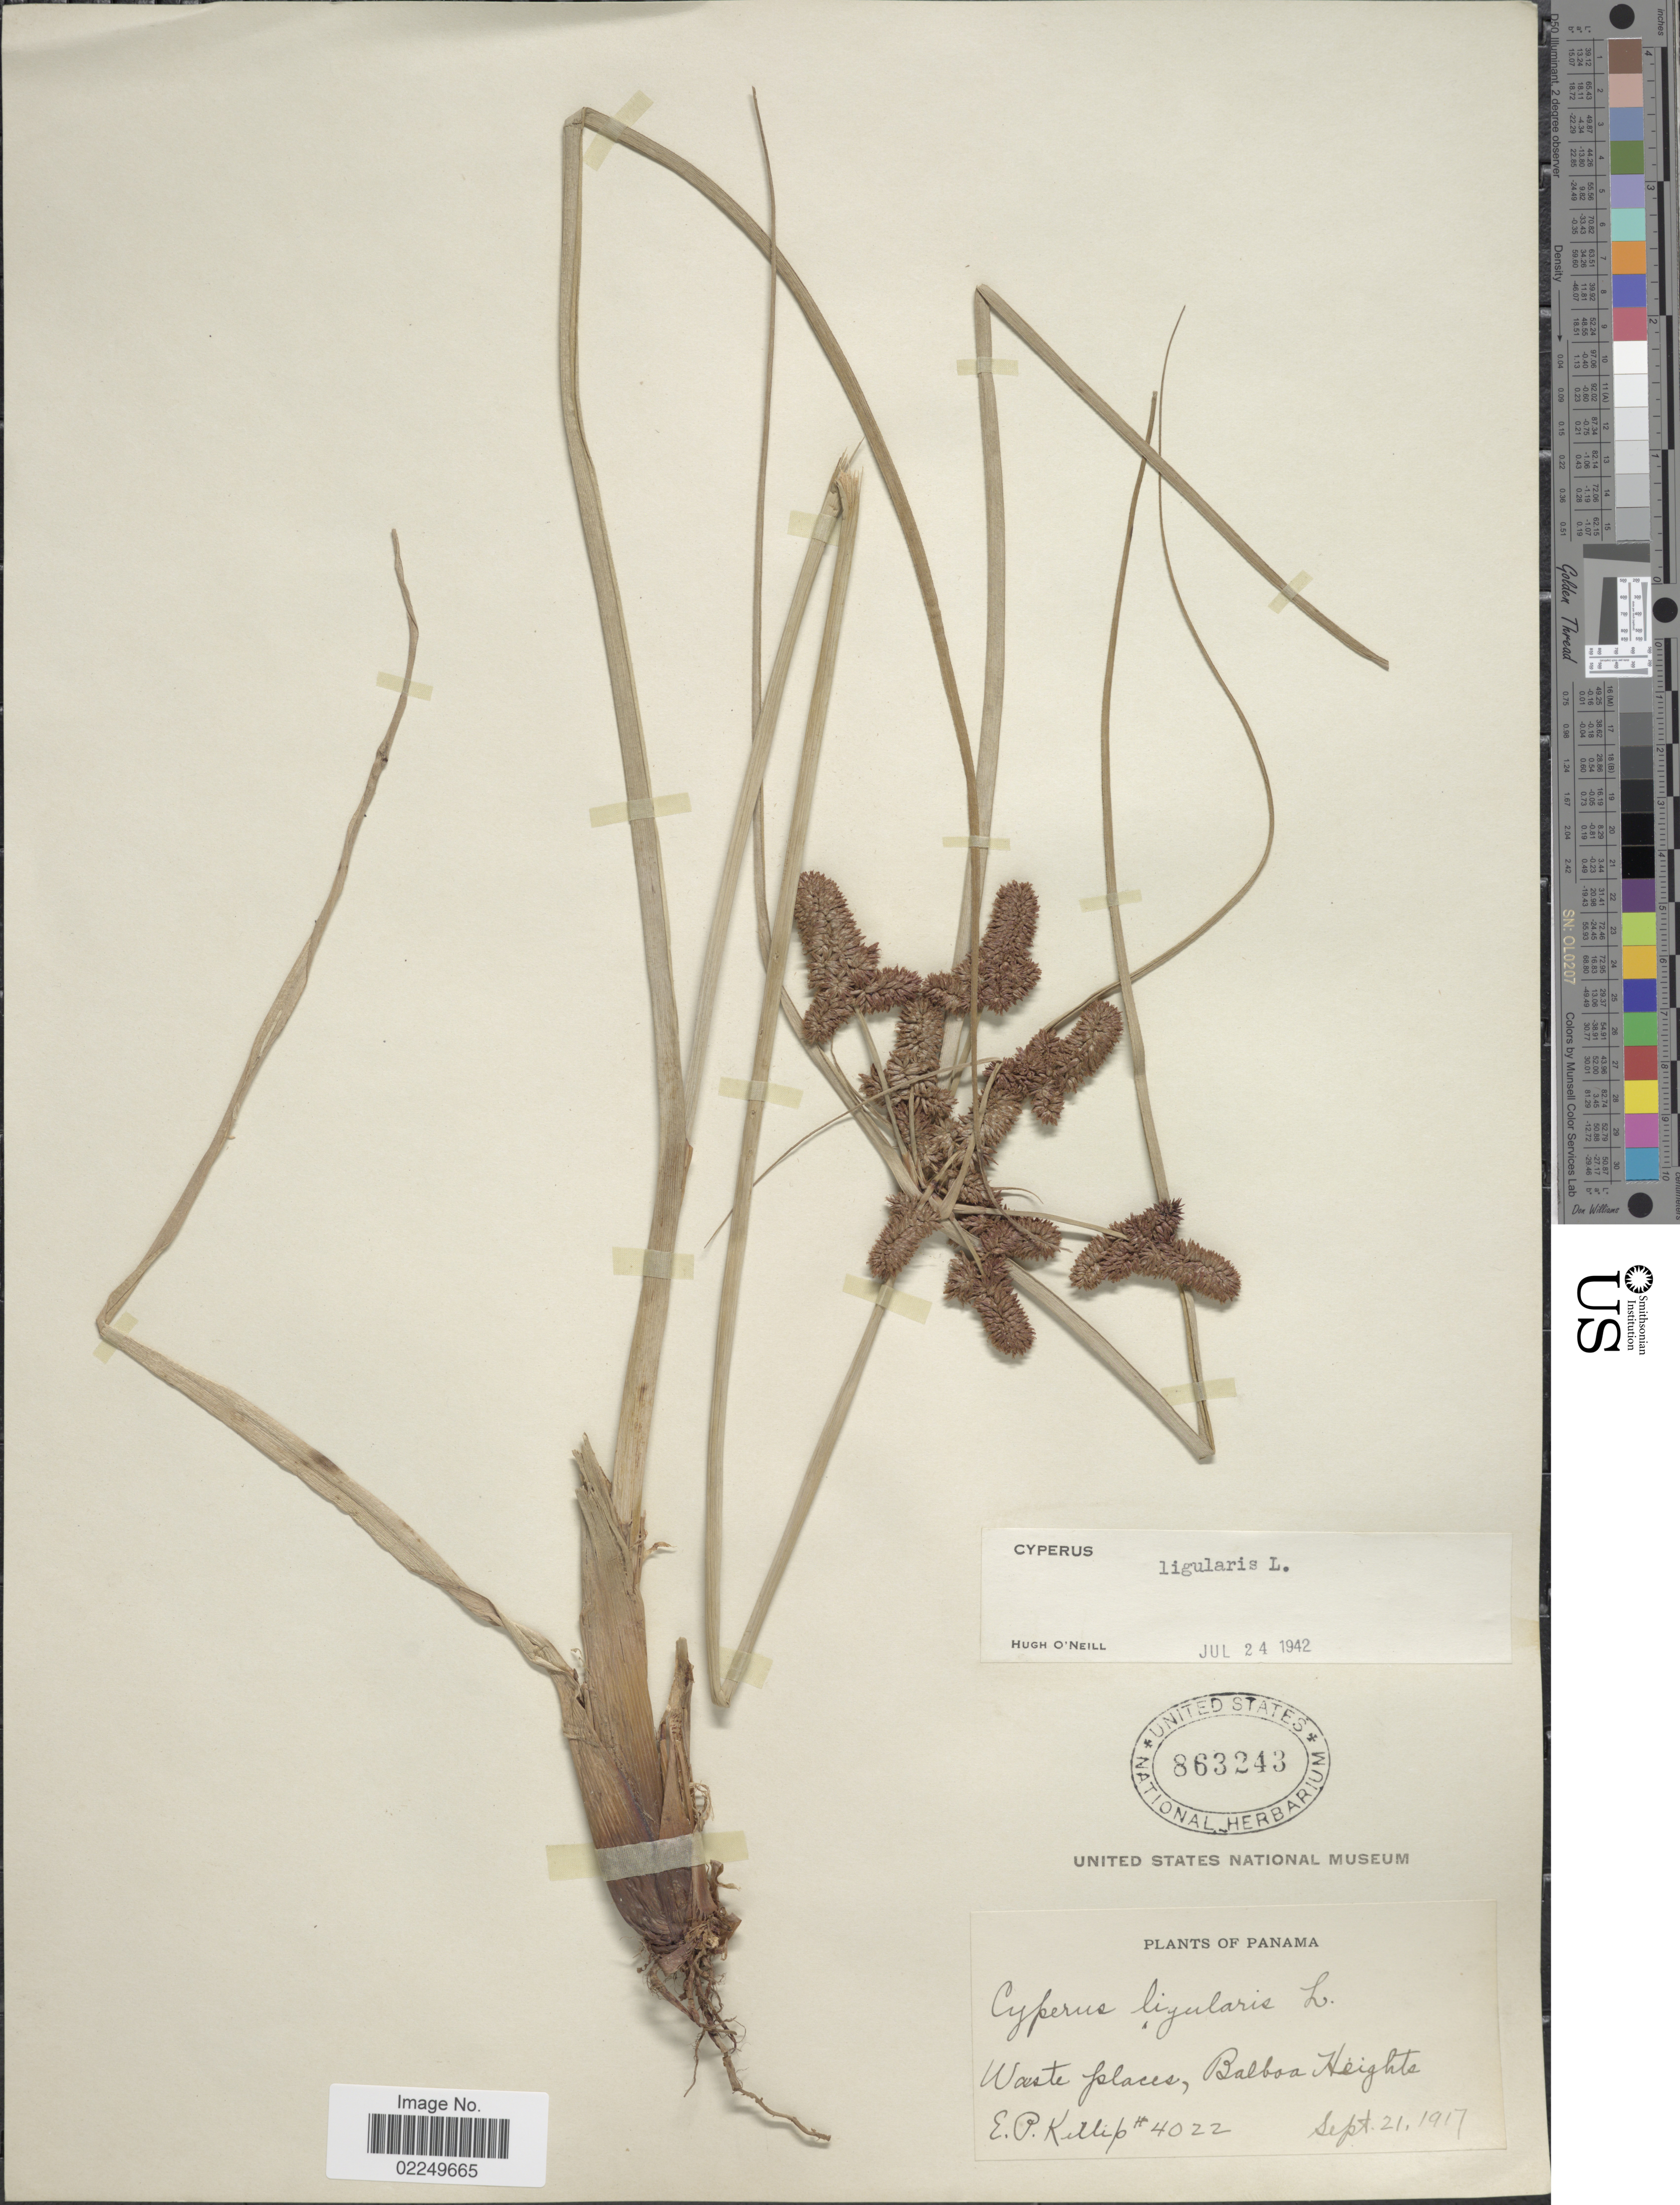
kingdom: Plantae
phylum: Tracheophyta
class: Liliopsida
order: Poales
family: Cyperaceae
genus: Cyperus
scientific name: Cyperus ligularis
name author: L.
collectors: E. P. Killip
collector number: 4022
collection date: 1917-09-21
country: Panama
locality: Waste places, Balboa Heights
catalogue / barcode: US 863243